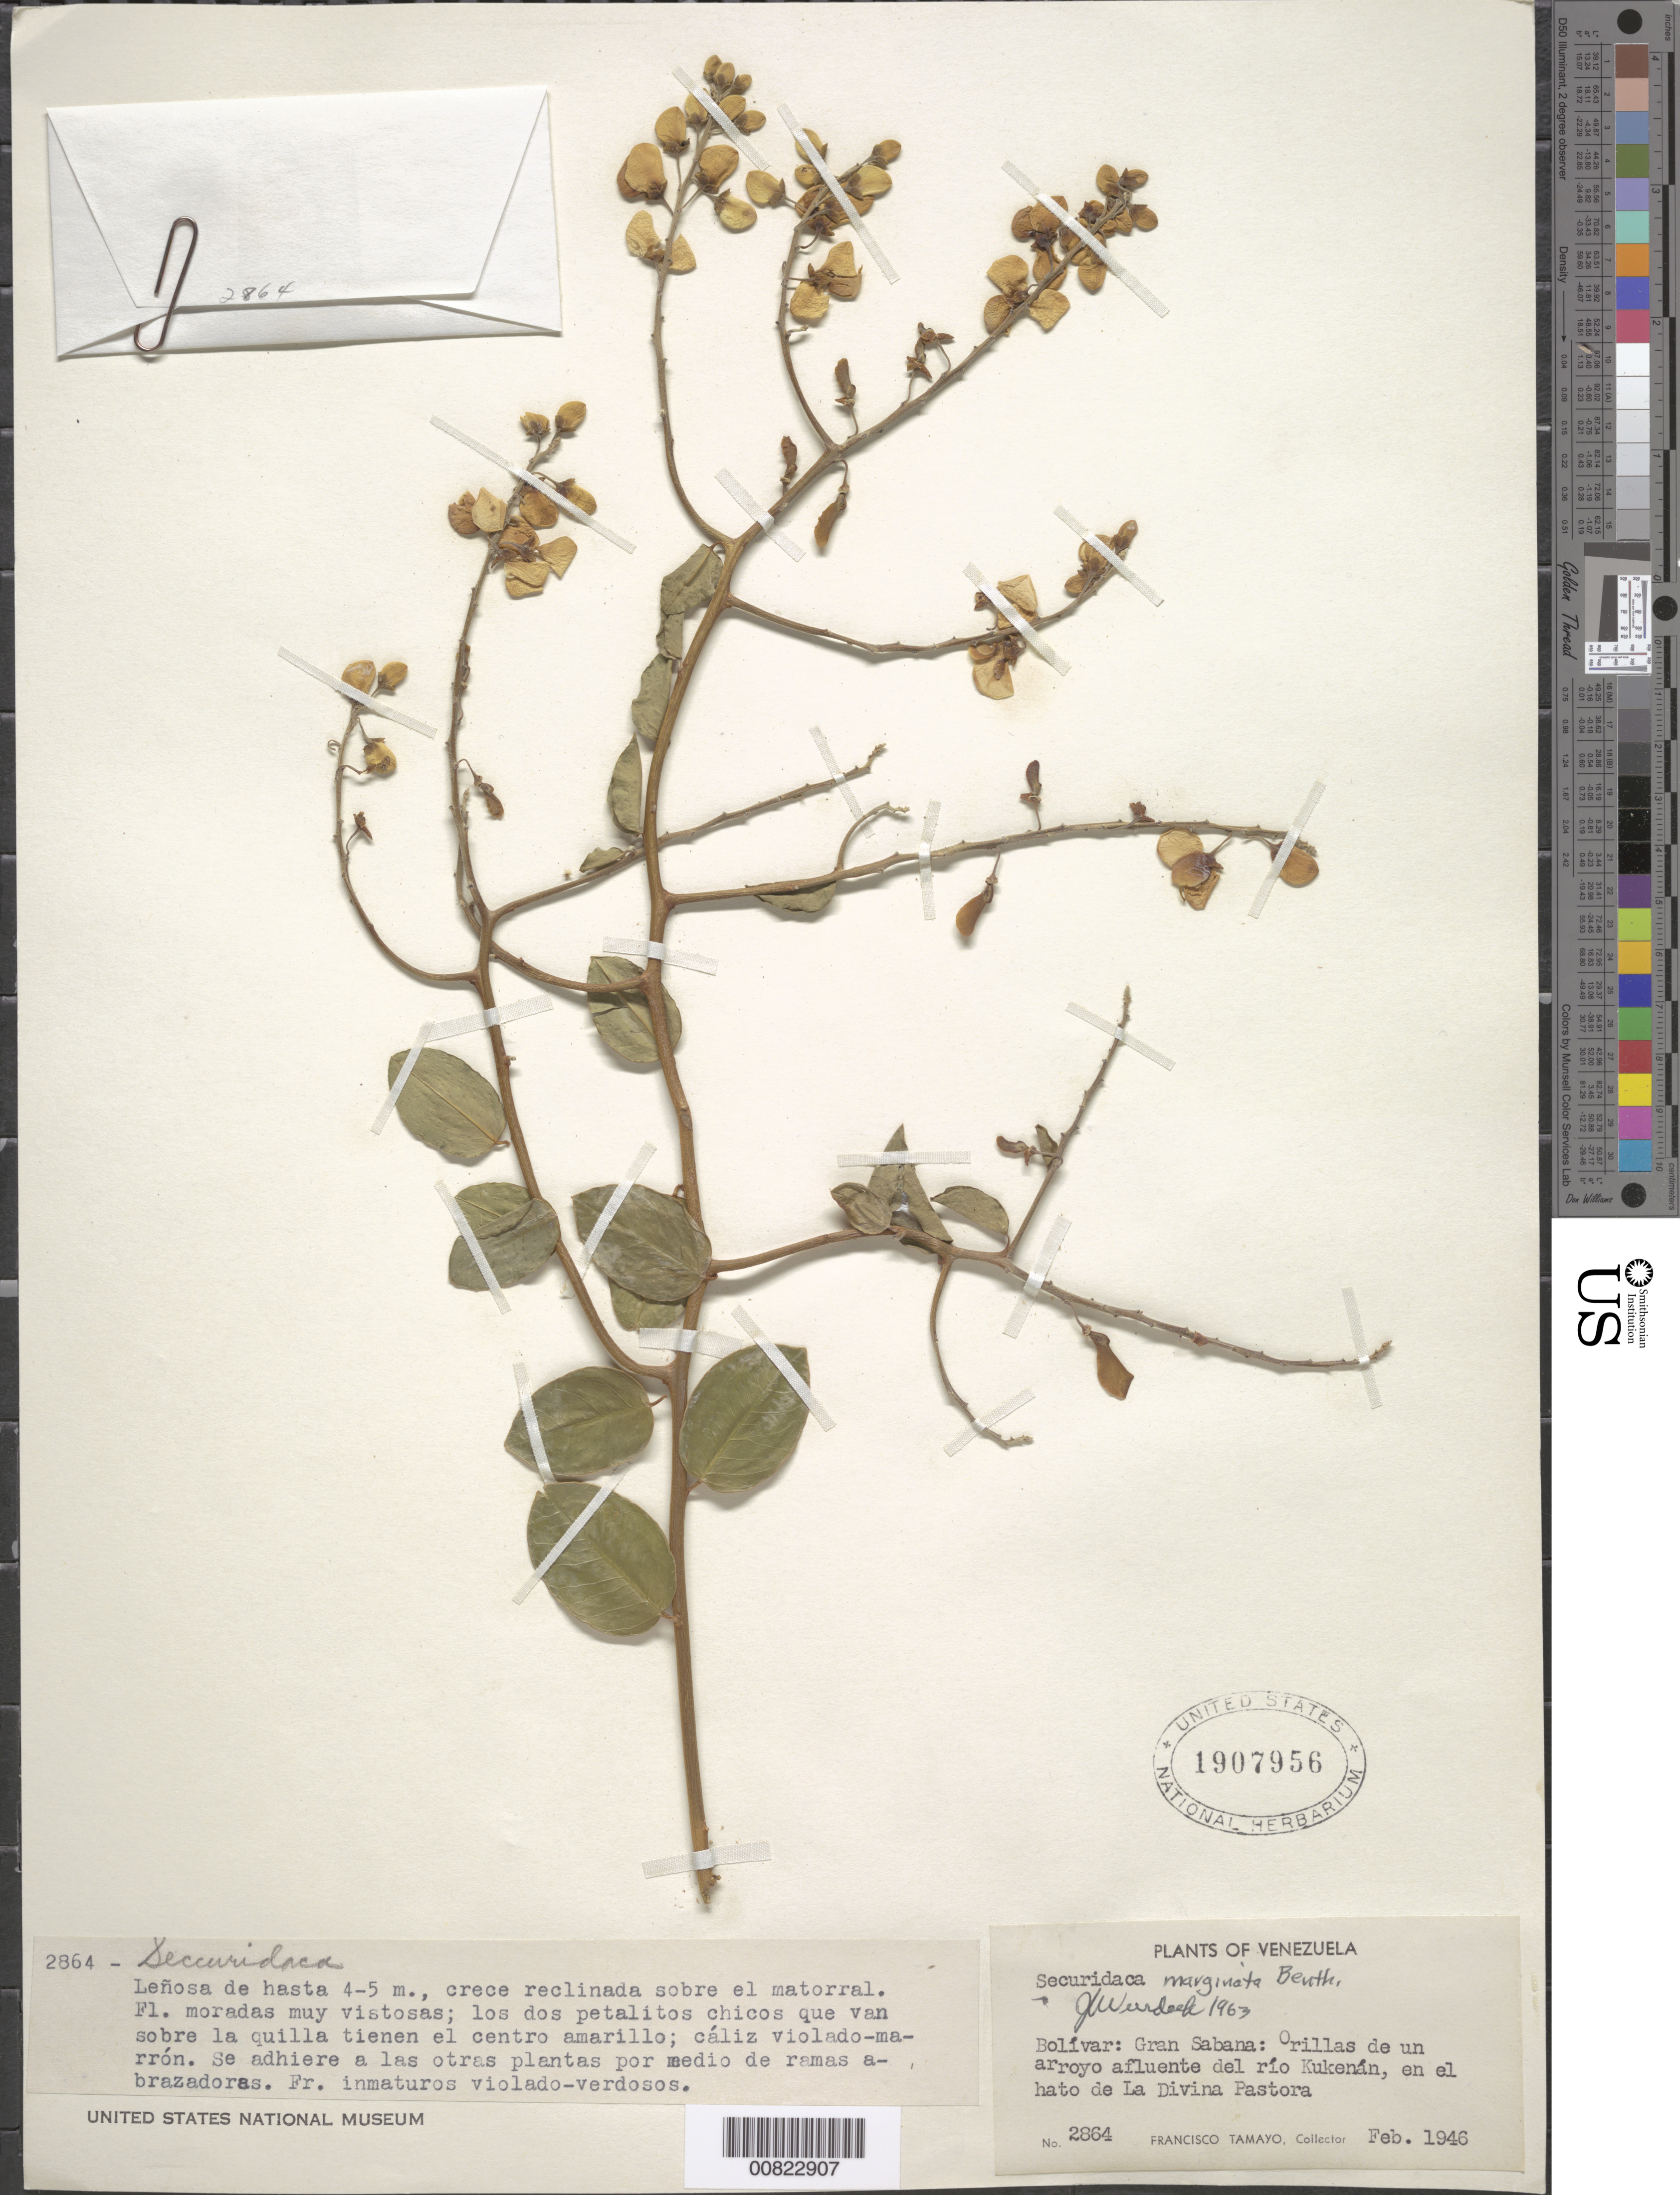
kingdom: Plantae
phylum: Tracheophyta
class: Magnoliopsida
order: Fabales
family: Polygalaceae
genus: Securidaca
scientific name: Securidaca marginata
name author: Benth.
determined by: Wurdack, John J., (US), US (UNITED STATES)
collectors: F. Tamayo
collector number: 2864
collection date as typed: Feb-46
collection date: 1946-02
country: Venezuela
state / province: Bolívar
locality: Gran Sabana, Río Kukenán; Hato de La Divina Pastora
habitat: Crece reclinada en el matorral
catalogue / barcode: US 1907956